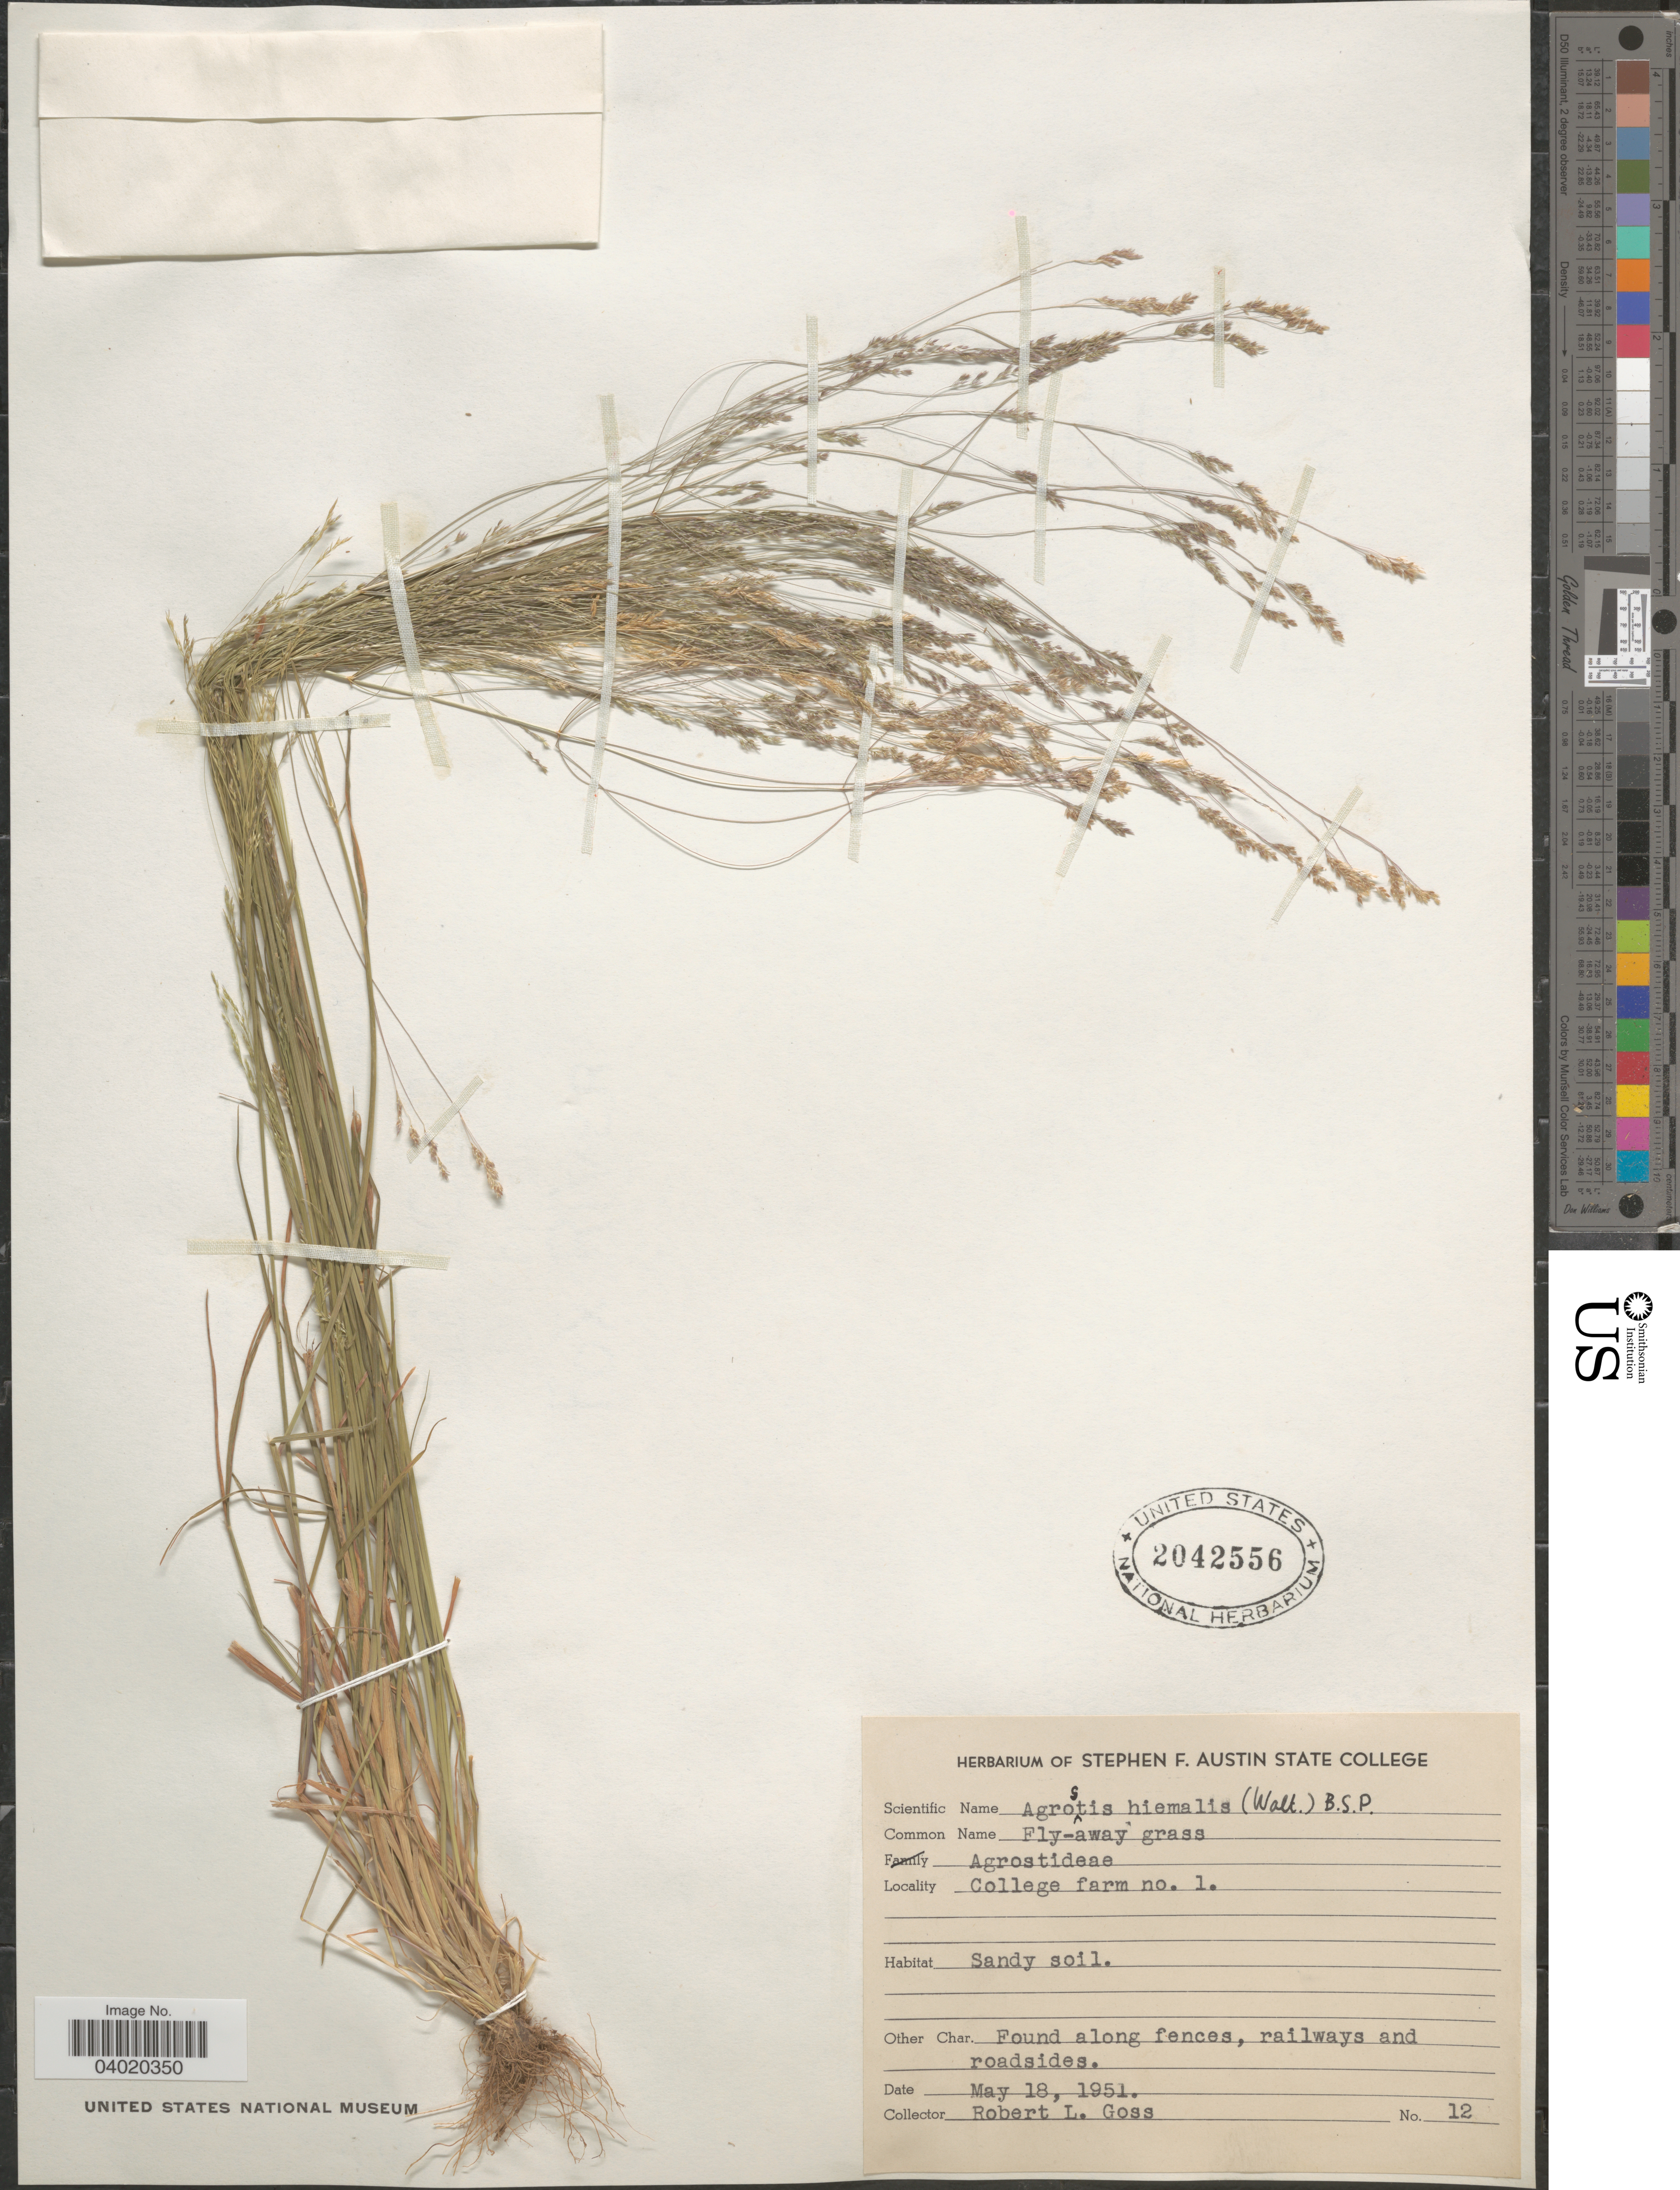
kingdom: Plantae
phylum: Tracheophyta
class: Liliopsida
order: Poales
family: Poaceae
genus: Agrostis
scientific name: Agrostis hyemalis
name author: (Walter) Britton et al.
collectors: R. Goss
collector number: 12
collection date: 1951-05-18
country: United States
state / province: Texas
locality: Stephen F. Austin State College. College farm no. 1.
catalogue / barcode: US 2042556